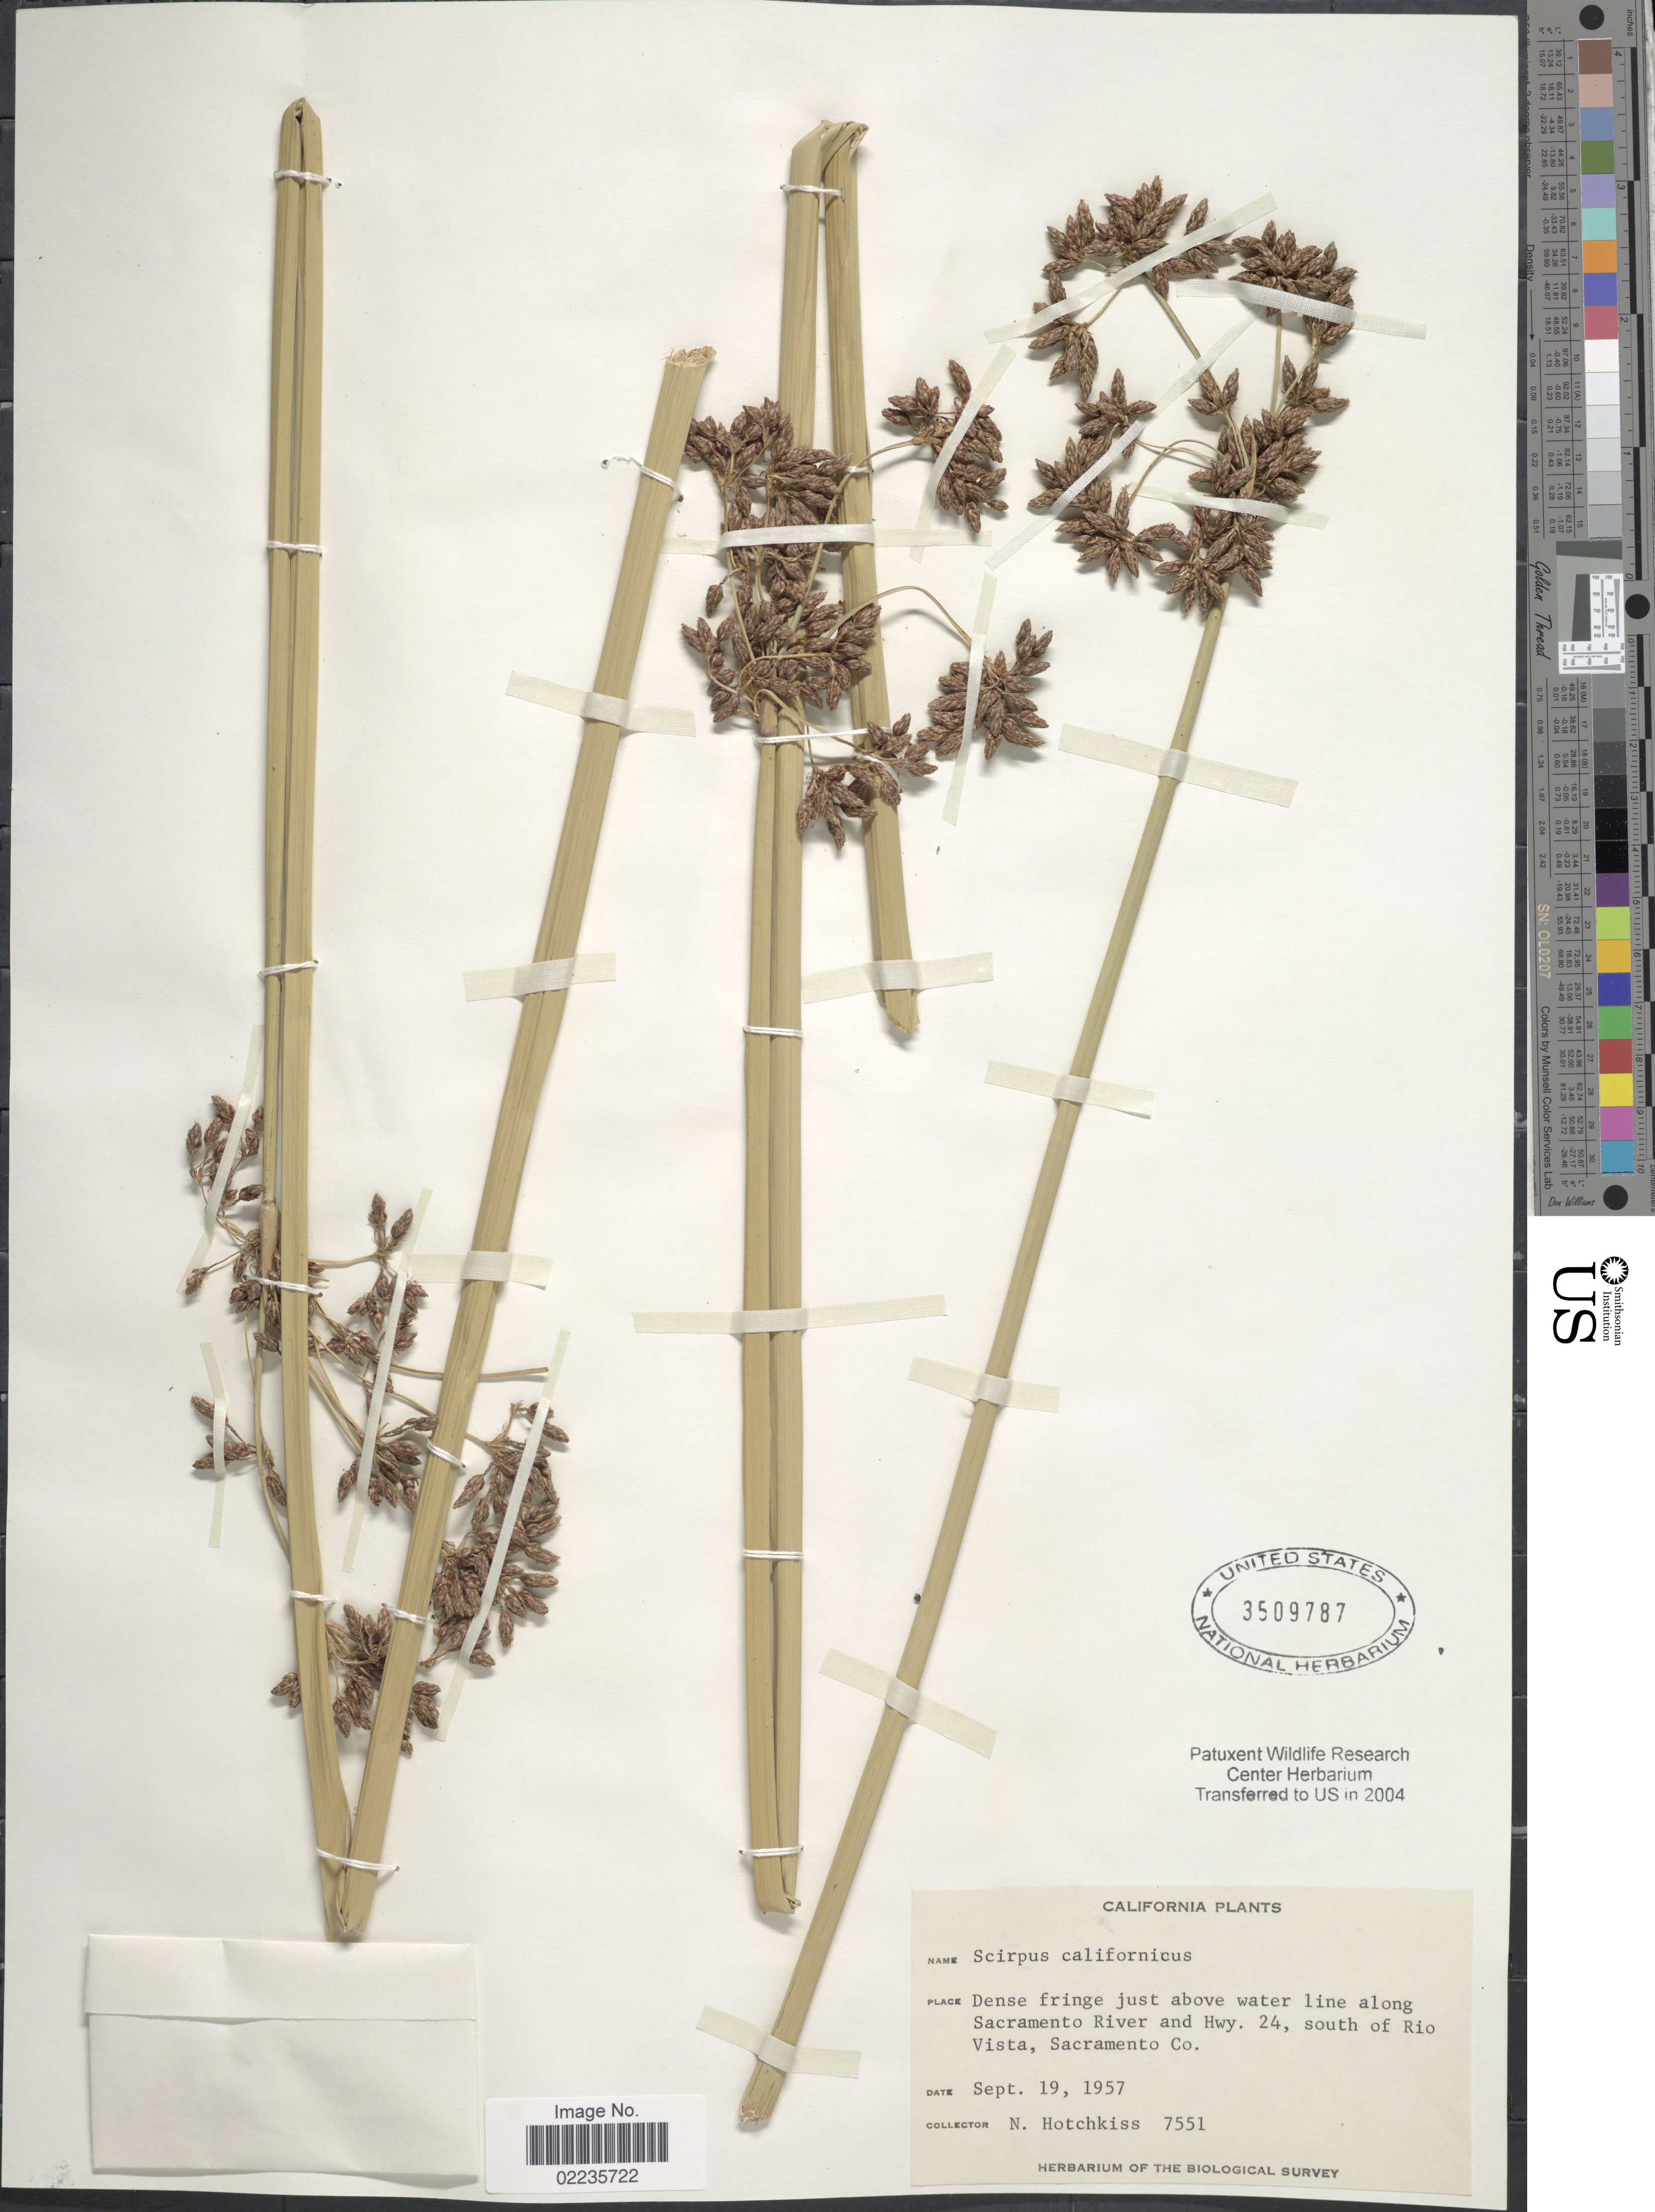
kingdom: Plantae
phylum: Tracheophyta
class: Liliopsida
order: Poales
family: Cyperaceae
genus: Schoenoplectus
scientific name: Schoenoplectus californicus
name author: (C.A. Mey.) Soják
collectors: N. Hotchkiss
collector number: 7551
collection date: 1957-09-19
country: United States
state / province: California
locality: Dense fringe just above water line along Sacramento River and Hwy. 24, south of Rio Vista, Sacramento Co.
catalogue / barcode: US 3509787